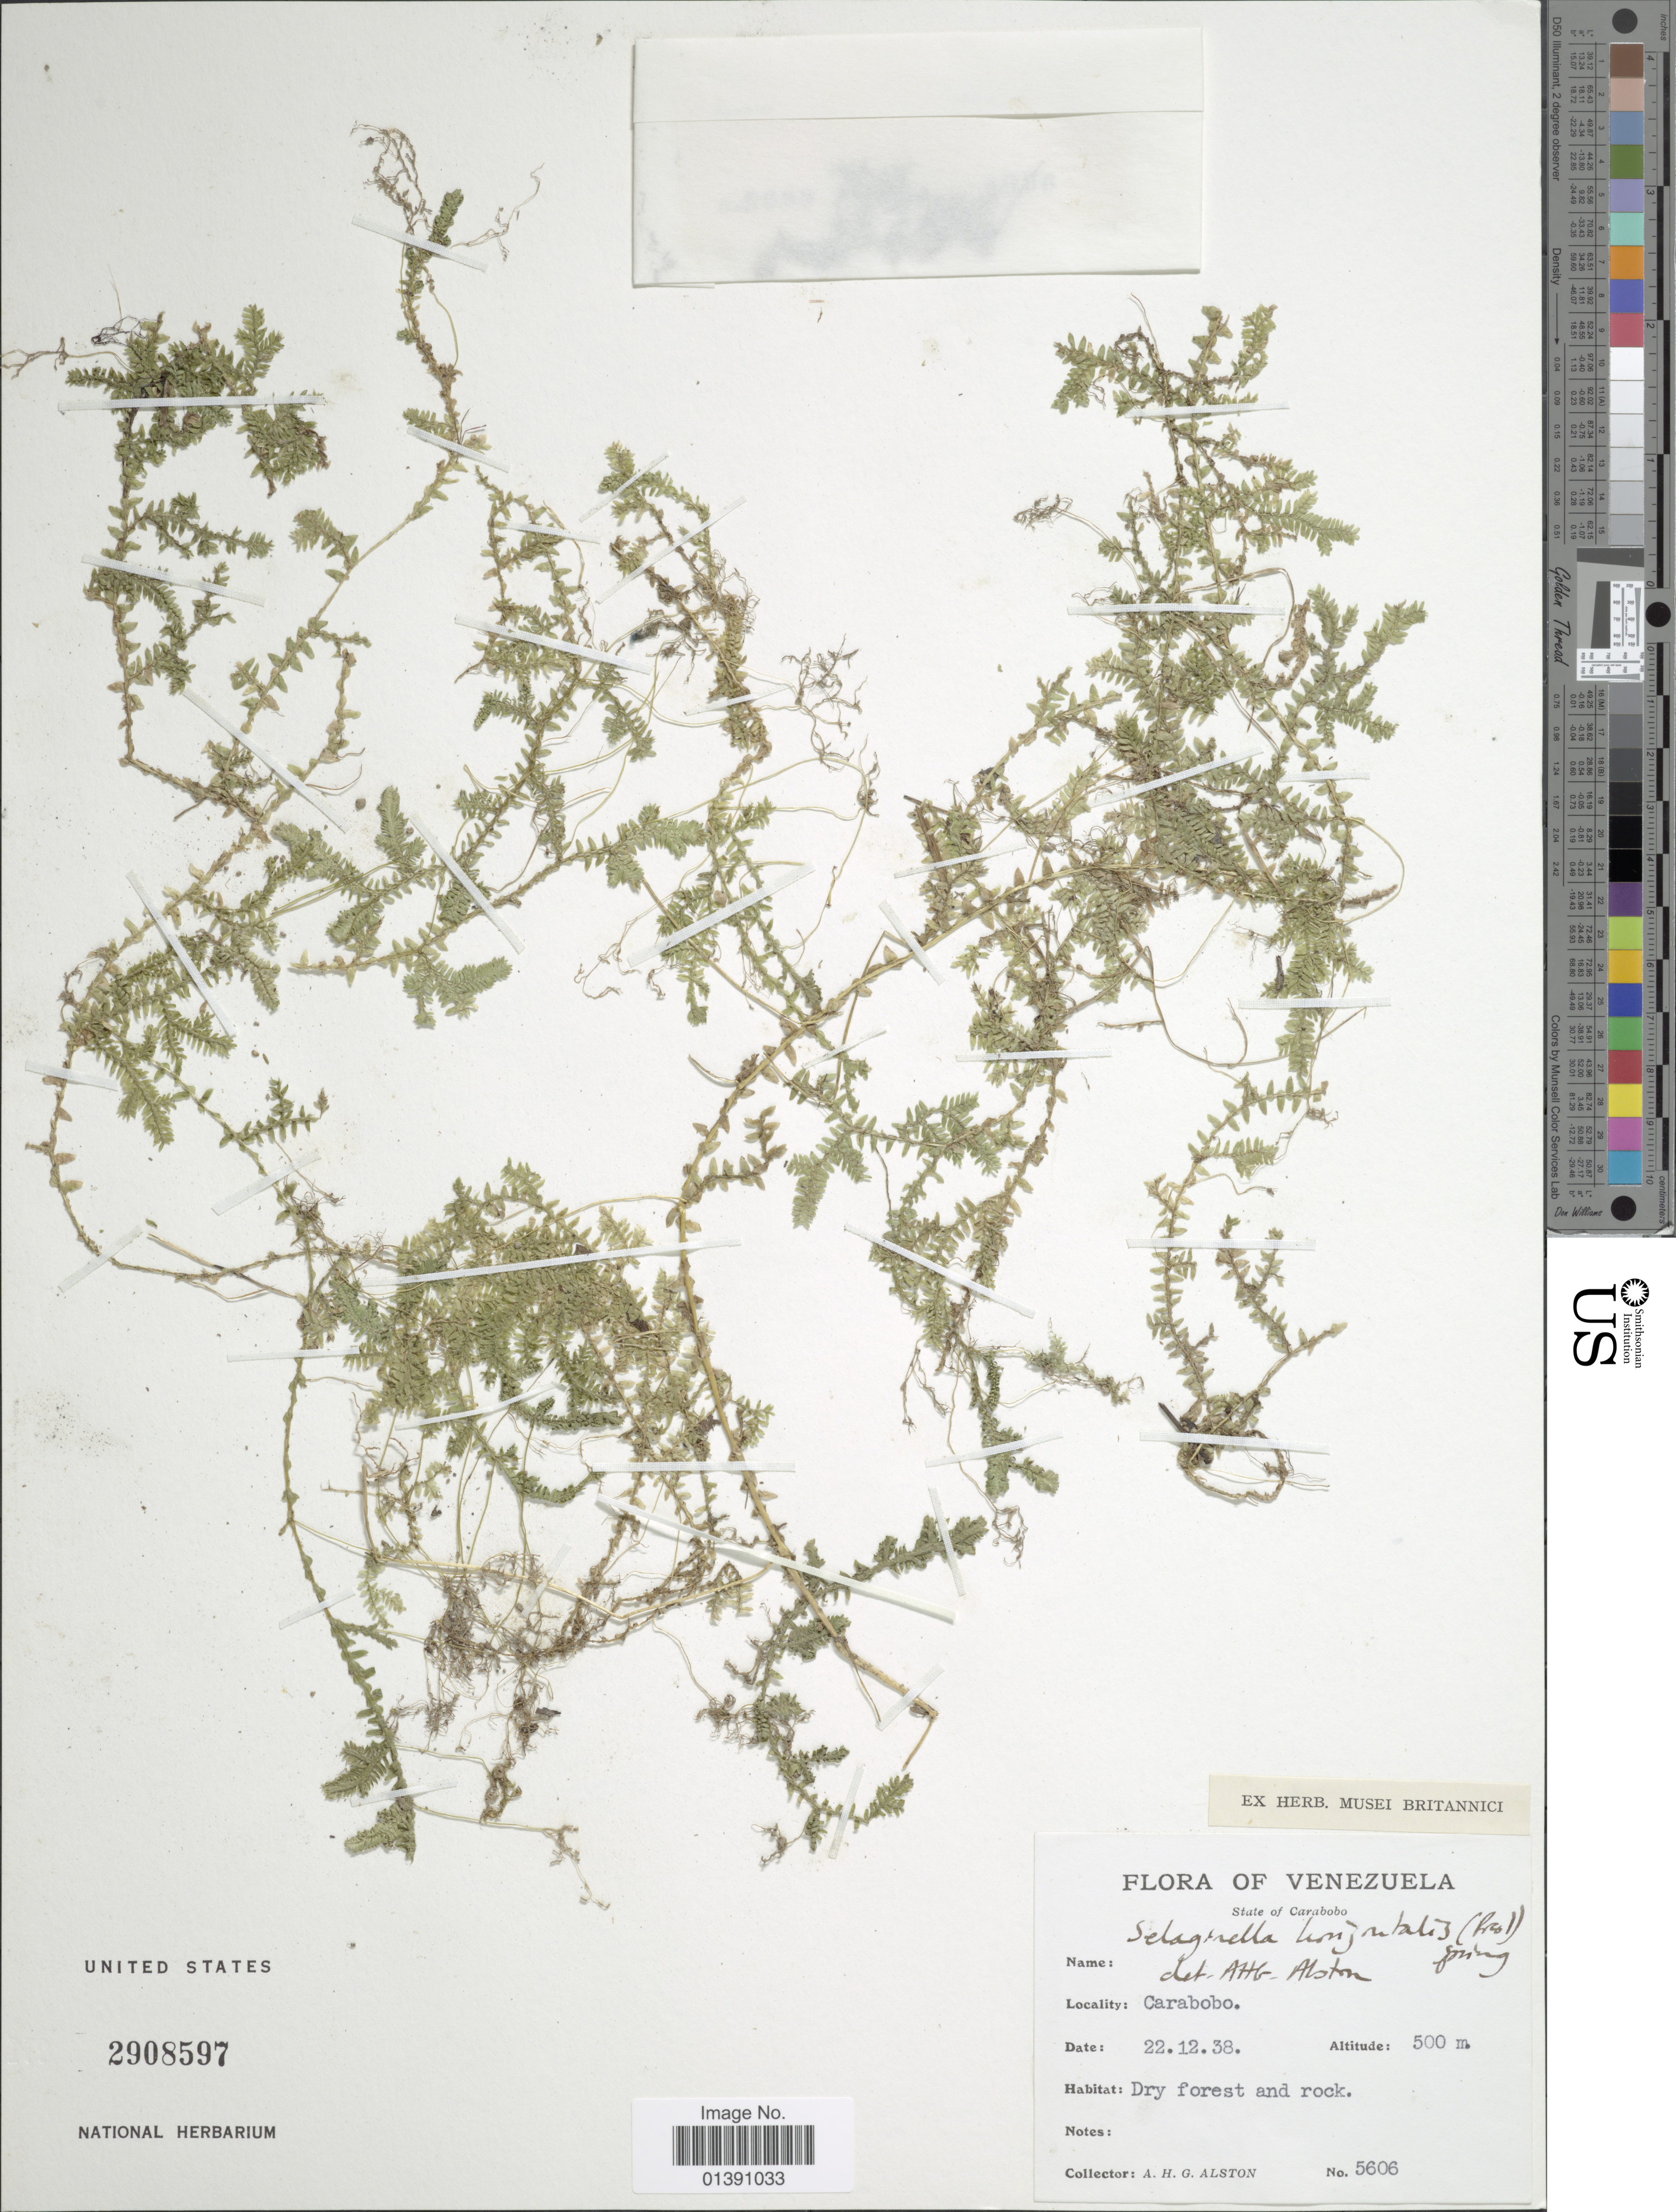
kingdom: Plantae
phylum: Tracheophyta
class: Lycopodiopsida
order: Selaginellales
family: Selaginellaceae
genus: Selaginella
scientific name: Selaginella horizontalis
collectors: A. H. Alston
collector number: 5606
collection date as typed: Transcribed d/m/y: 22/12/38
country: Venezuela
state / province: Carabobo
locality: Carabobo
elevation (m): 500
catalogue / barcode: US 2908597